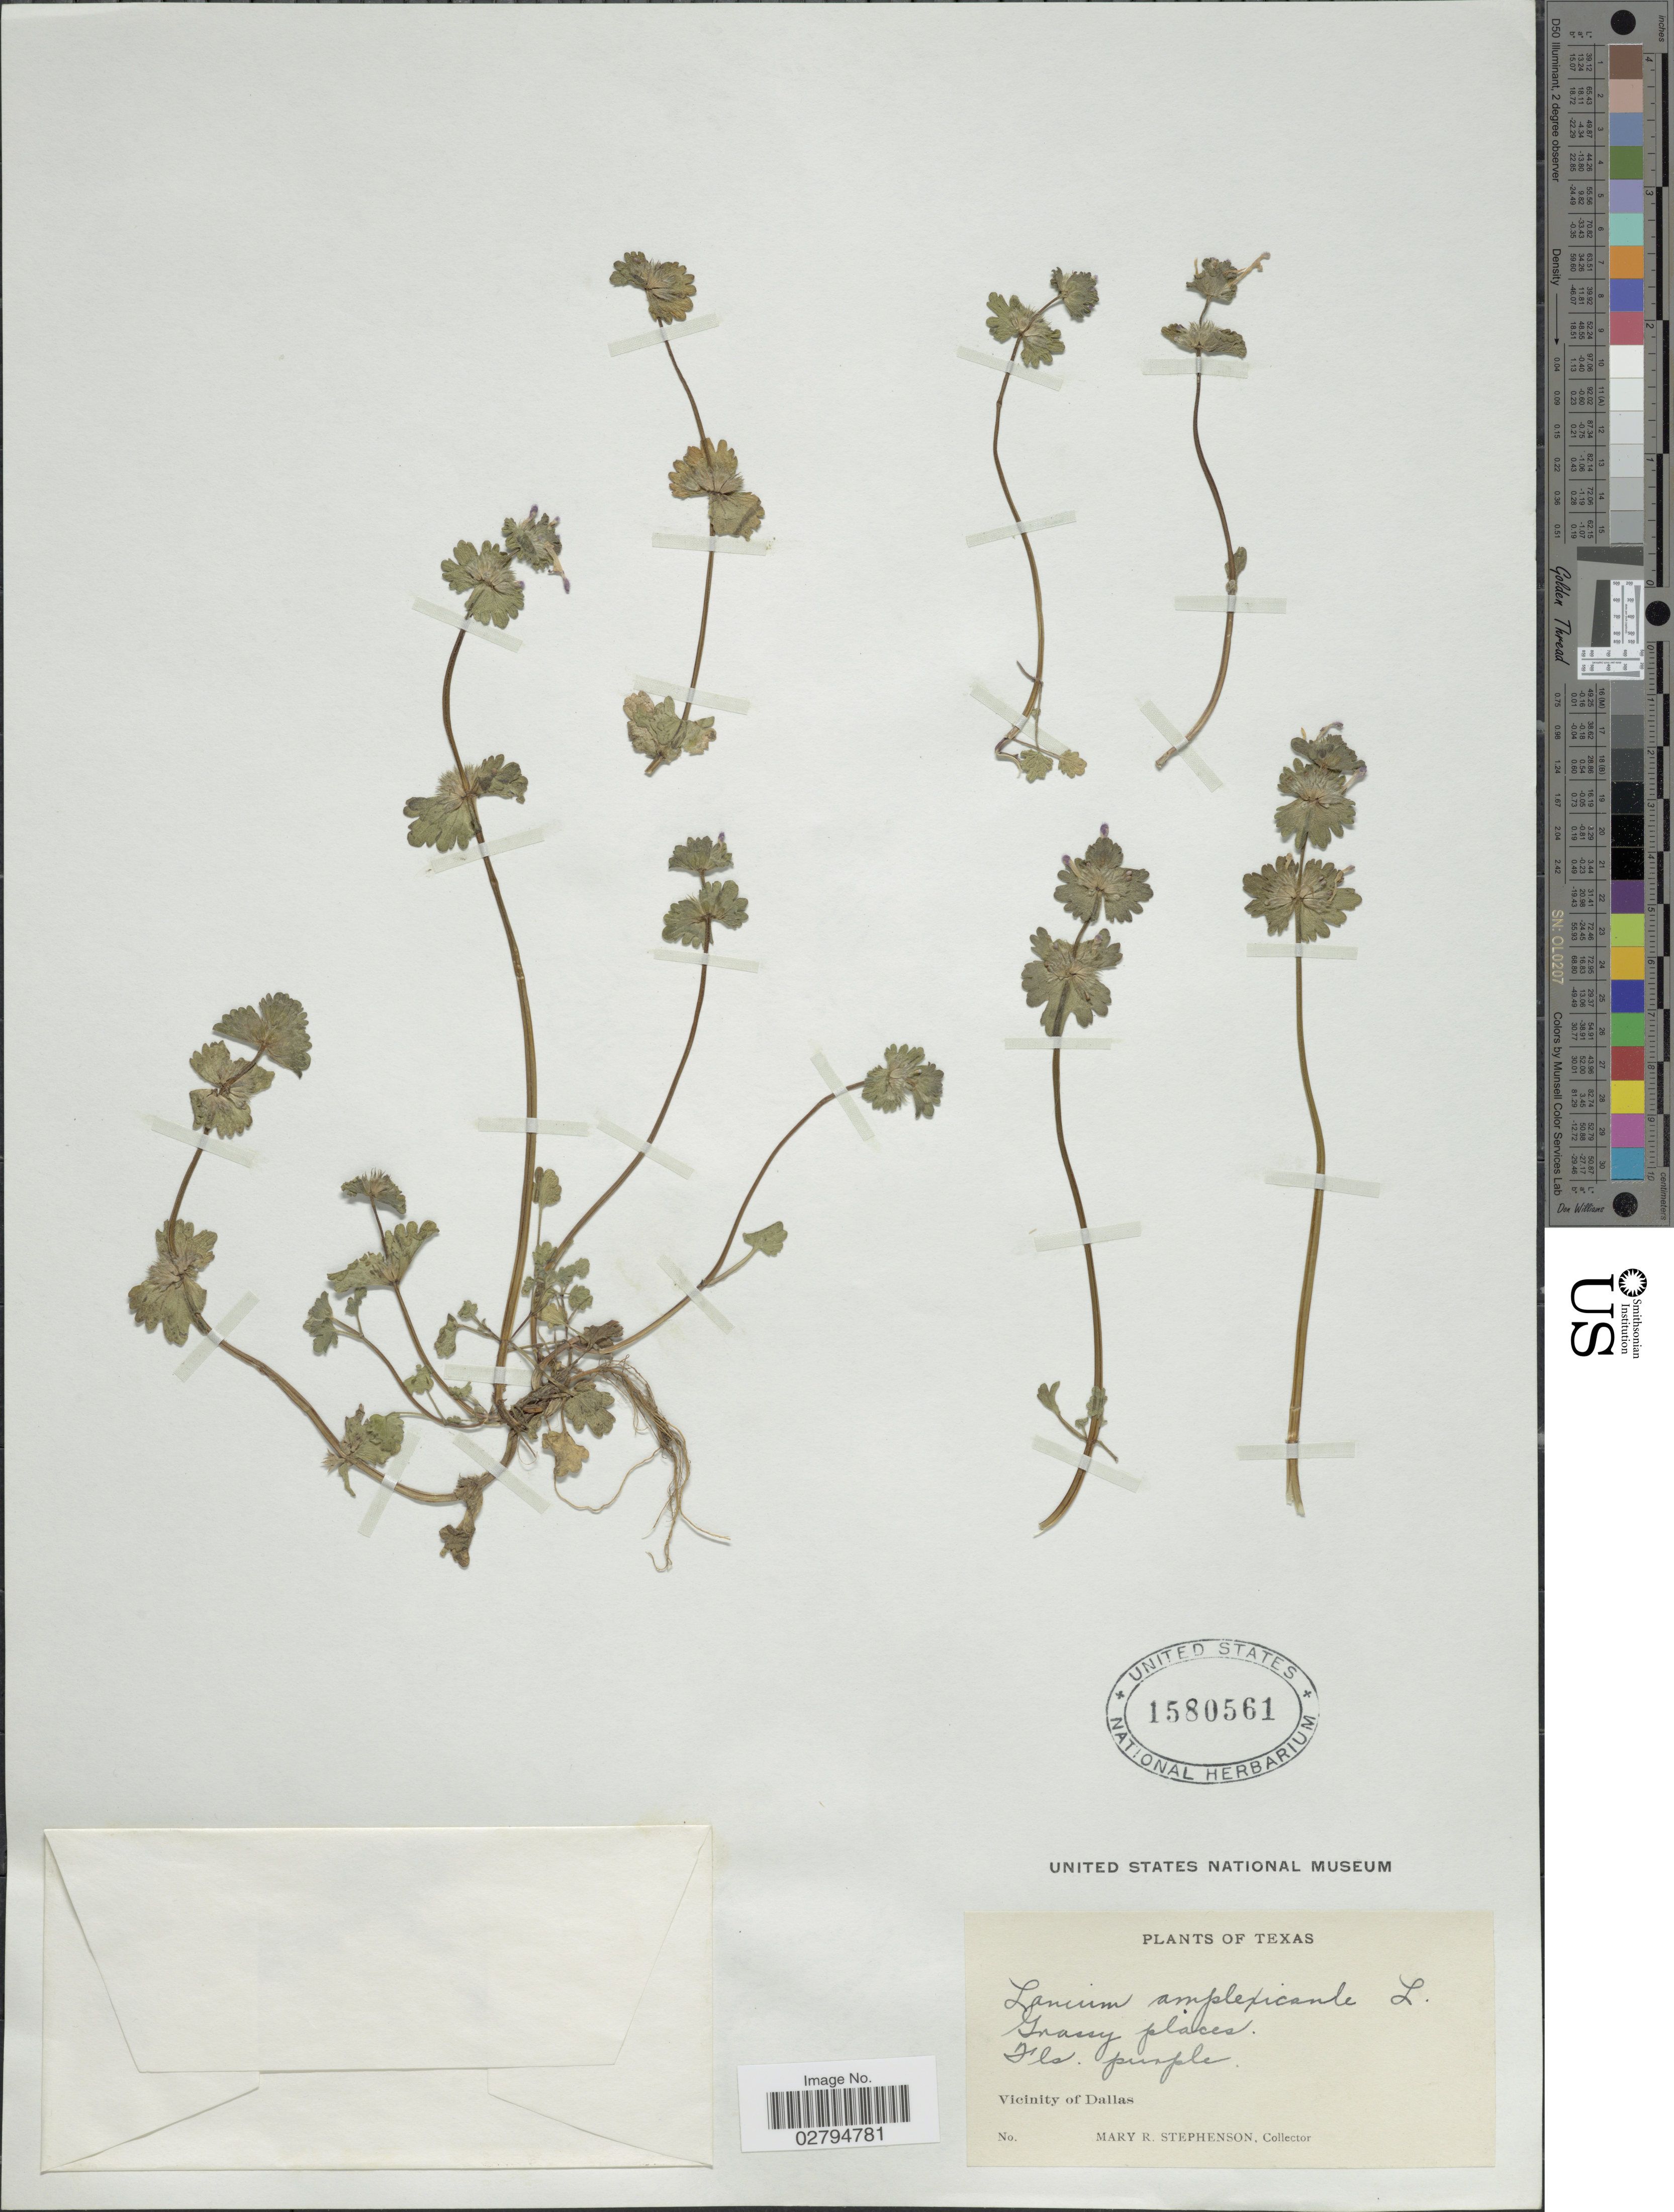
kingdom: Plantae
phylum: Tracheophyta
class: Magnoliopsida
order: Lamiales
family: Lamiaceae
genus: Lamium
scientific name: Lamium amplexicaule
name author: L.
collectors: M. Stephenson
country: United States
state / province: Texas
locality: Vicinity of Dallas.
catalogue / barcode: US 1580561